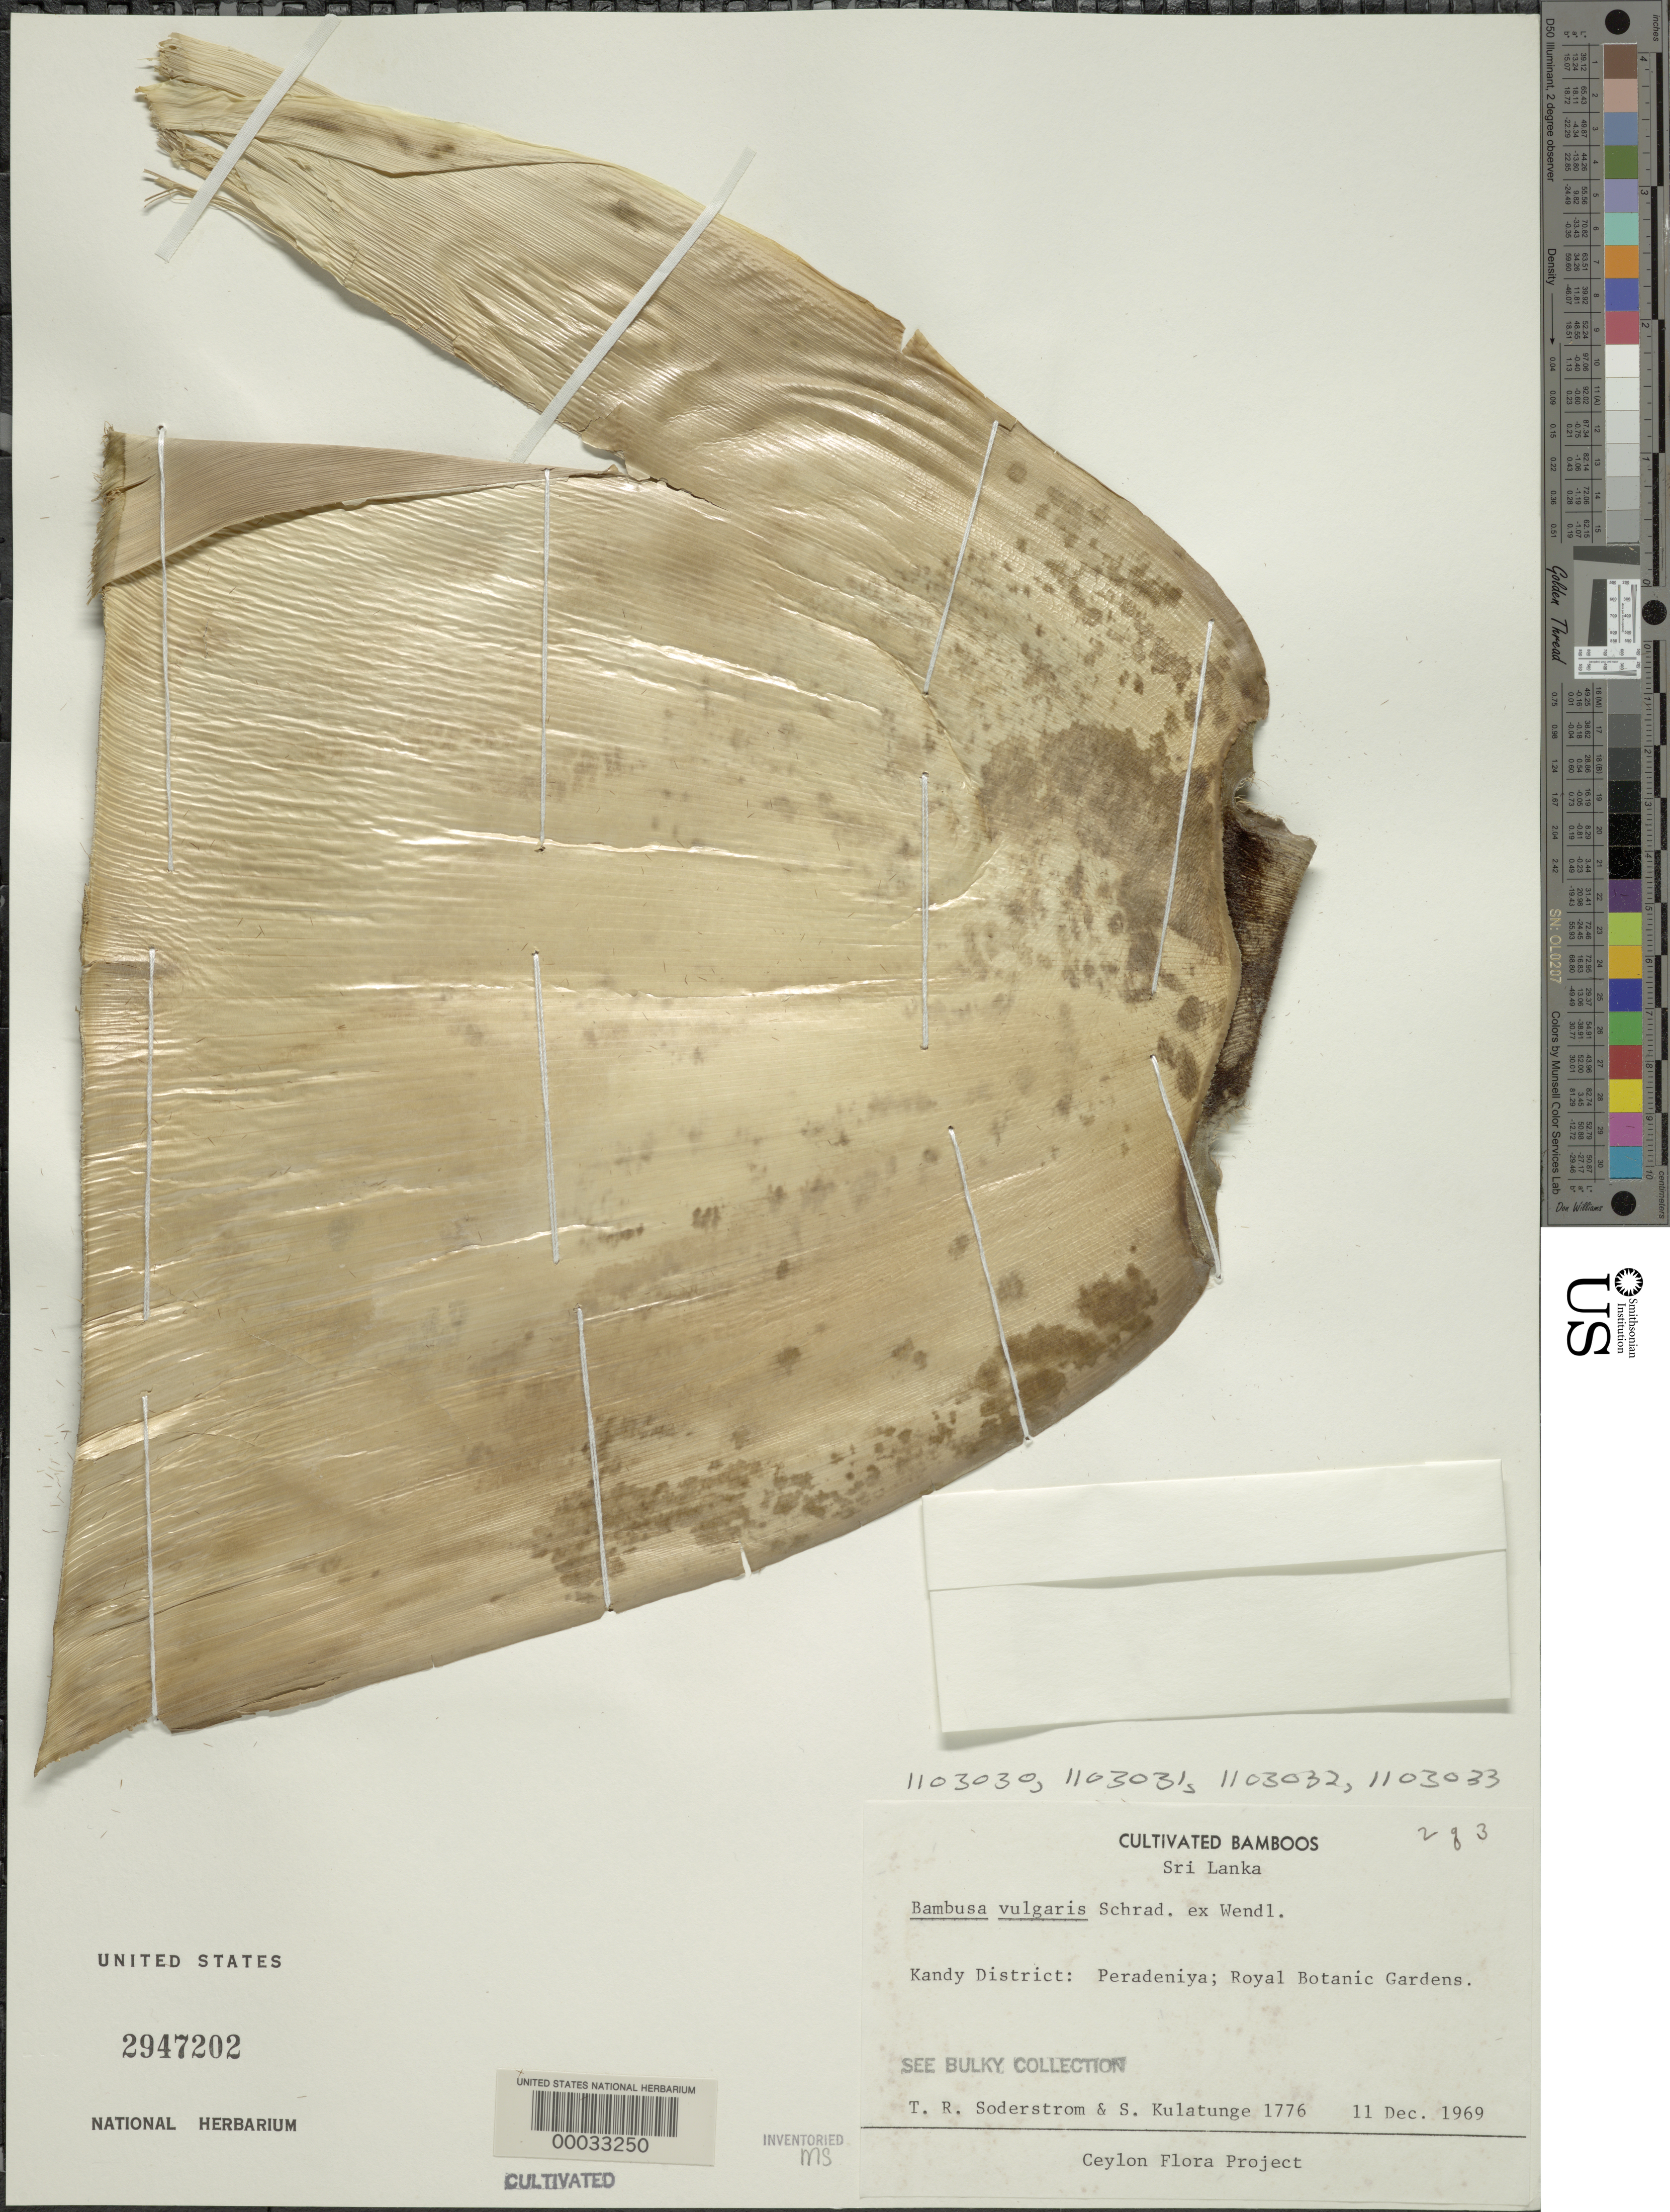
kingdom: Plantae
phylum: Tracheophyta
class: Liliopsida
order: Poales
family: Poaceae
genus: Bambusa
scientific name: Bambusa vulgaris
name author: Schrad. ex J.C. Wendl.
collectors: T. R. Soderstrom & S. Kulatunge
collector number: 1776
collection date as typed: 11 Dec 1969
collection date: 1969-12-11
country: Sri Lanka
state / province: Central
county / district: Kandy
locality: Royal botanical gardens-peradeniya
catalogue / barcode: US 2947202